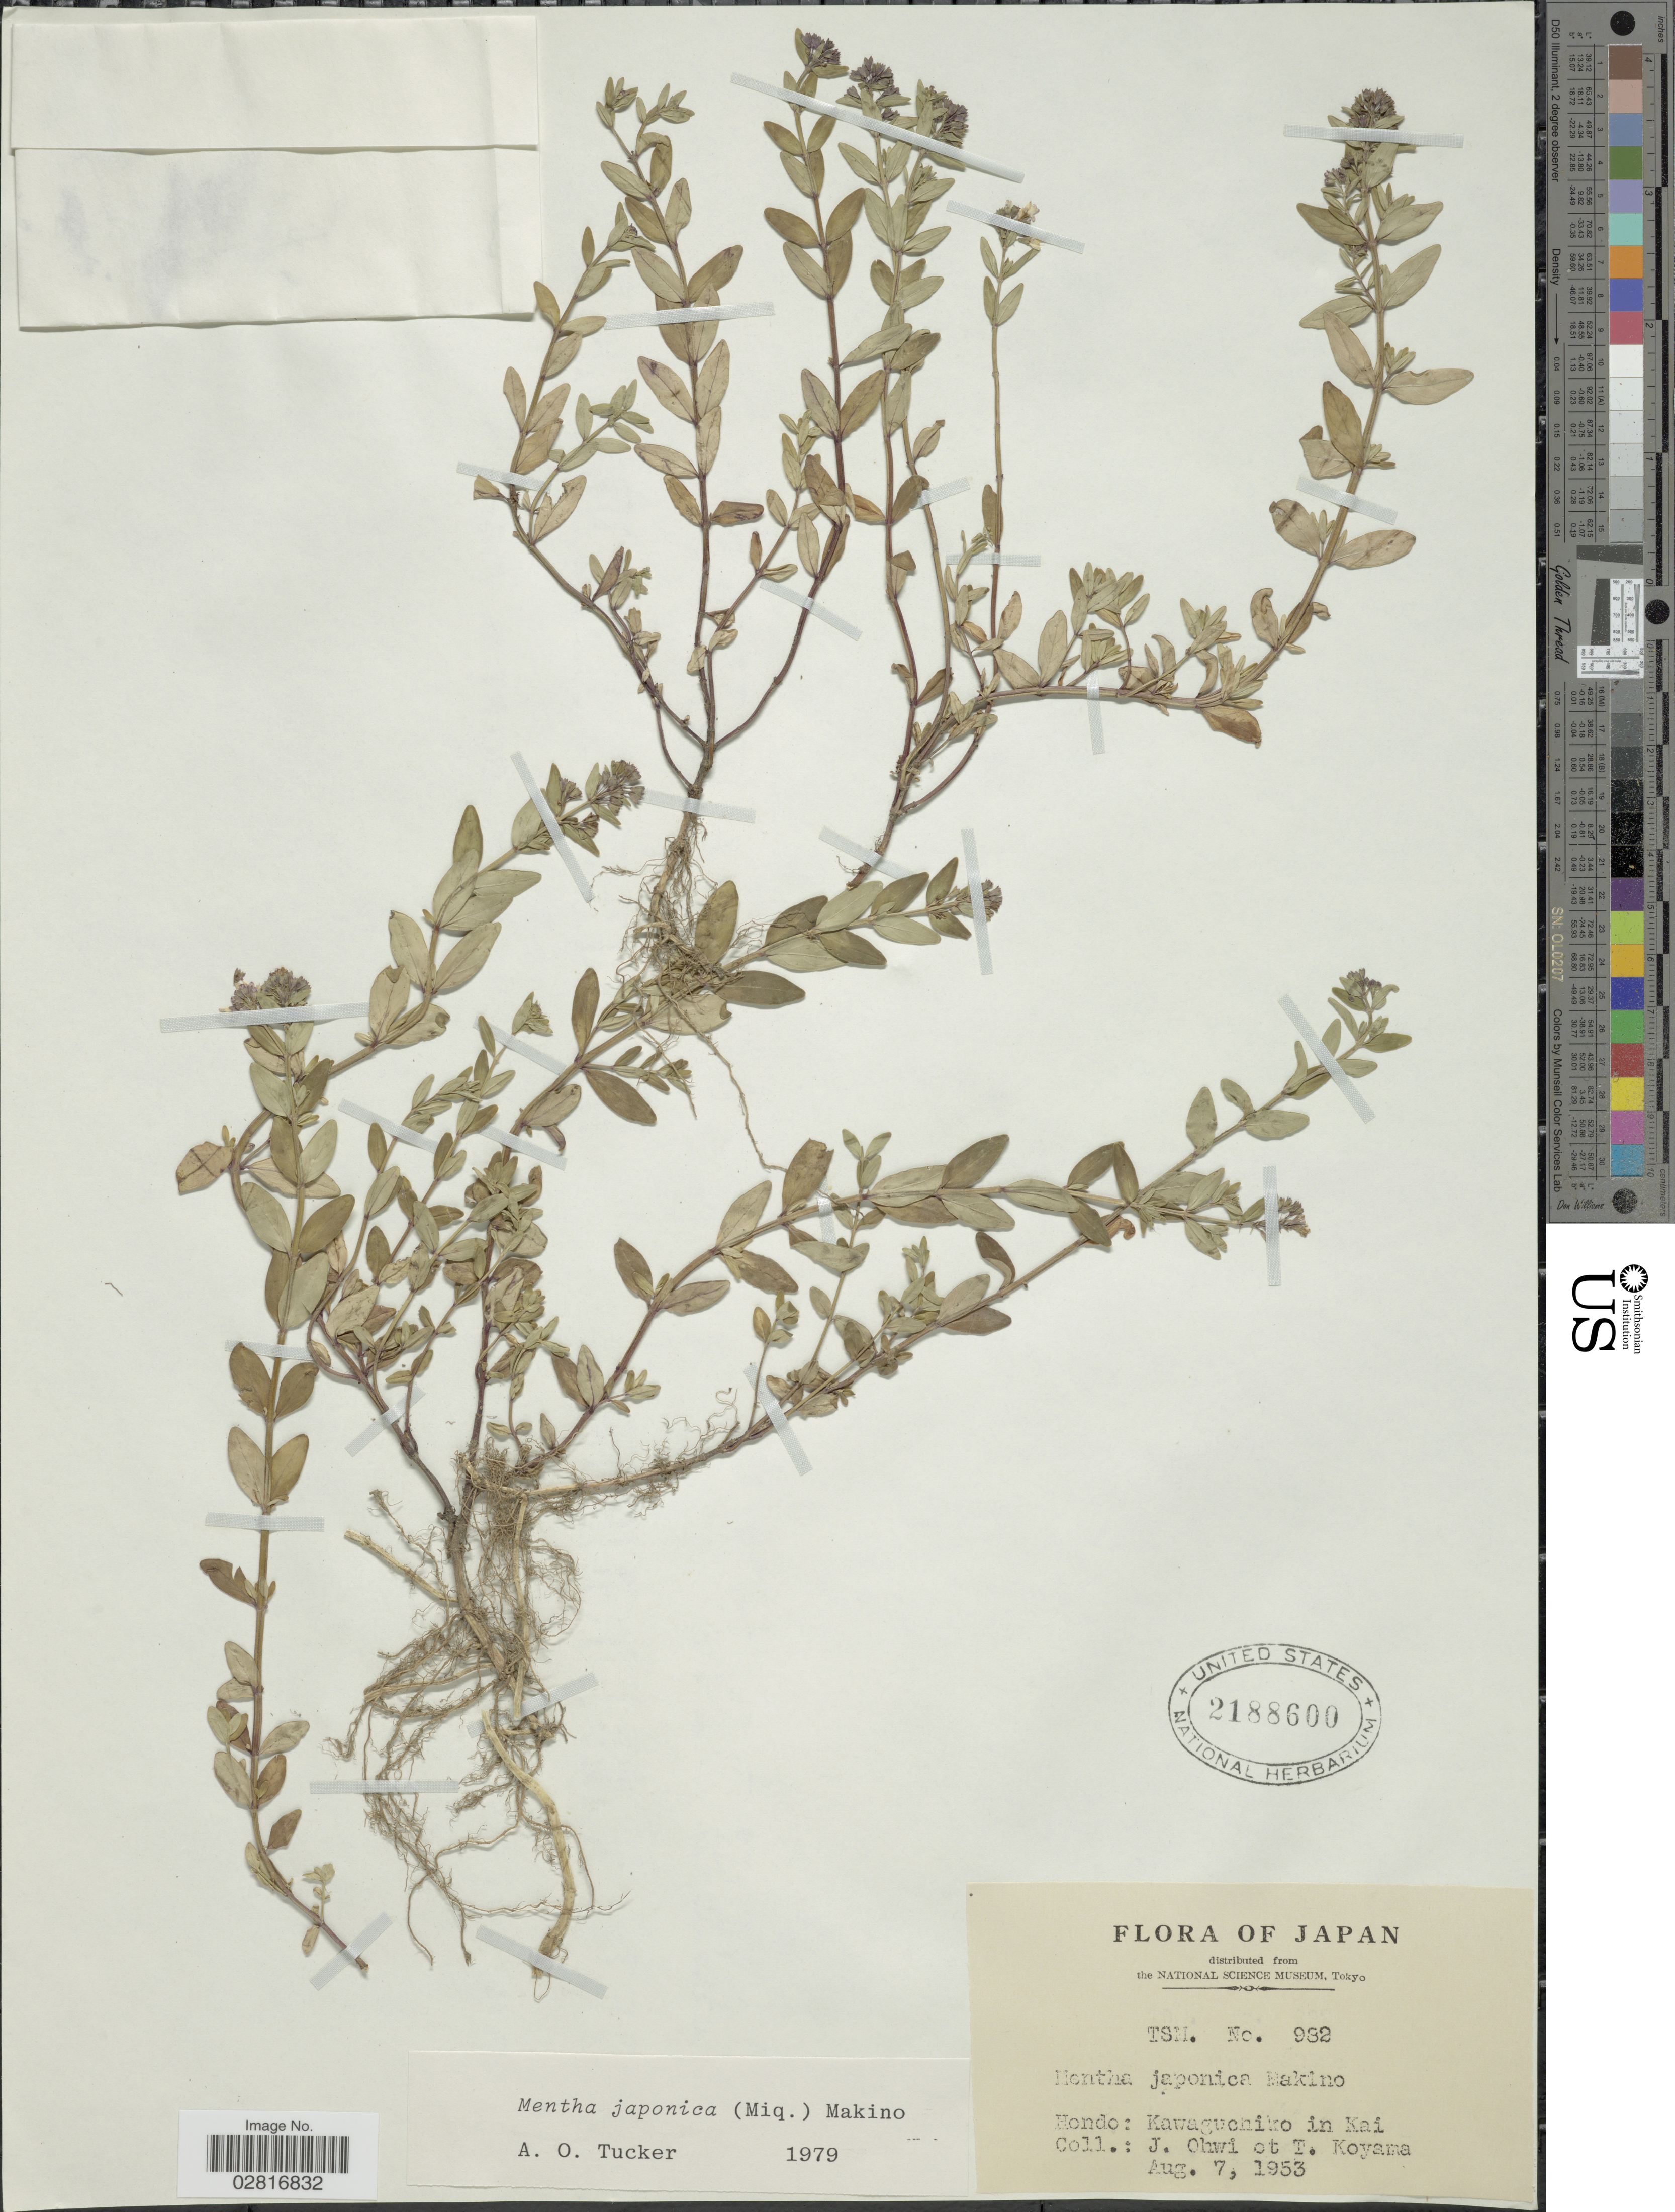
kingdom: Plantae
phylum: Tracheophyta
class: Magnoliopsida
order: Lamiales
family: Lamiaceae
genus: Mentha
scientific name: Mentha japonica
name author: (Miq.) Makino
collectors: J. Ohwi & T. Koyama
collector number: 982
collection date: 1953-08-07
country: Japan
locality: Hondo: Kawaguchiko in Kai.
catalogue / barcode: US 2188600